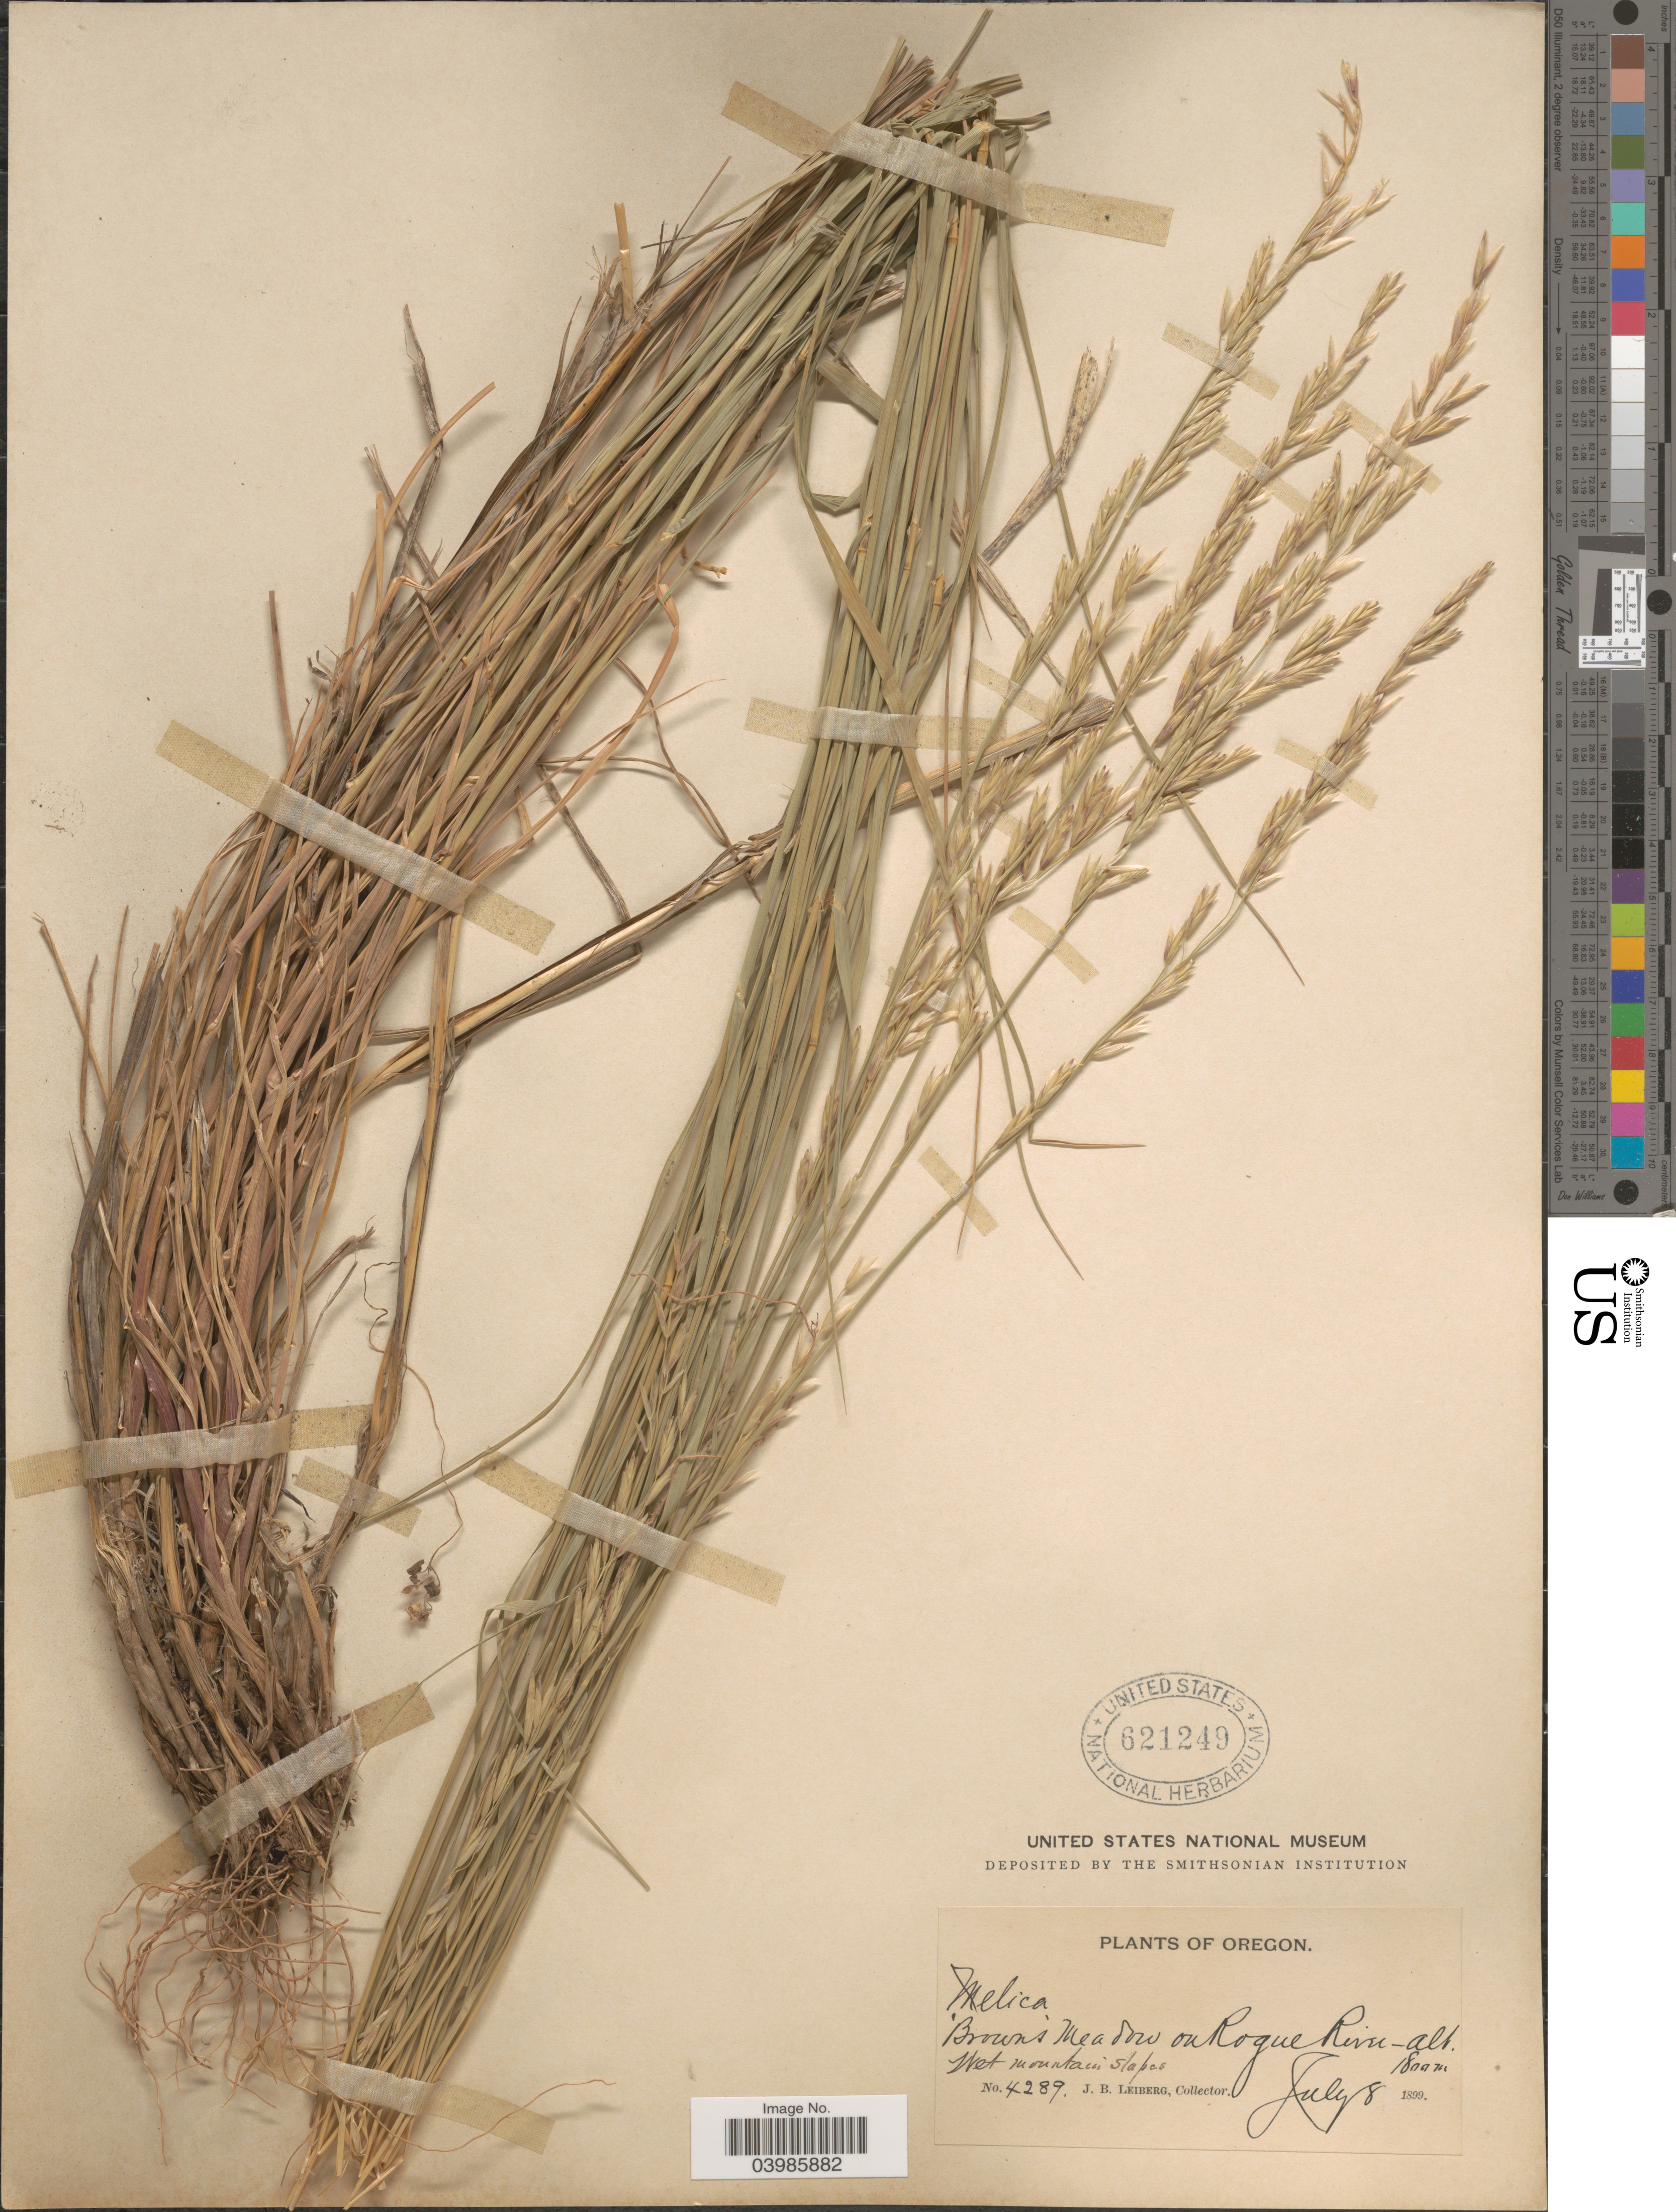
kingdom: Plantae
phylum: Tracheophyta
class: Liliopsida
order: Poales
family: Poaceae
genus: Melica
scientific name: Melica harfordii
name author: Bol.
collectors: J. B. Leiberg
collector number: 4289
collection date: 1899-07-08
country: United States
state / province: Oregon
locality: Browns Meadow on Rogue River.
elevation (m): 1800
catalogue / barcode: US 621249